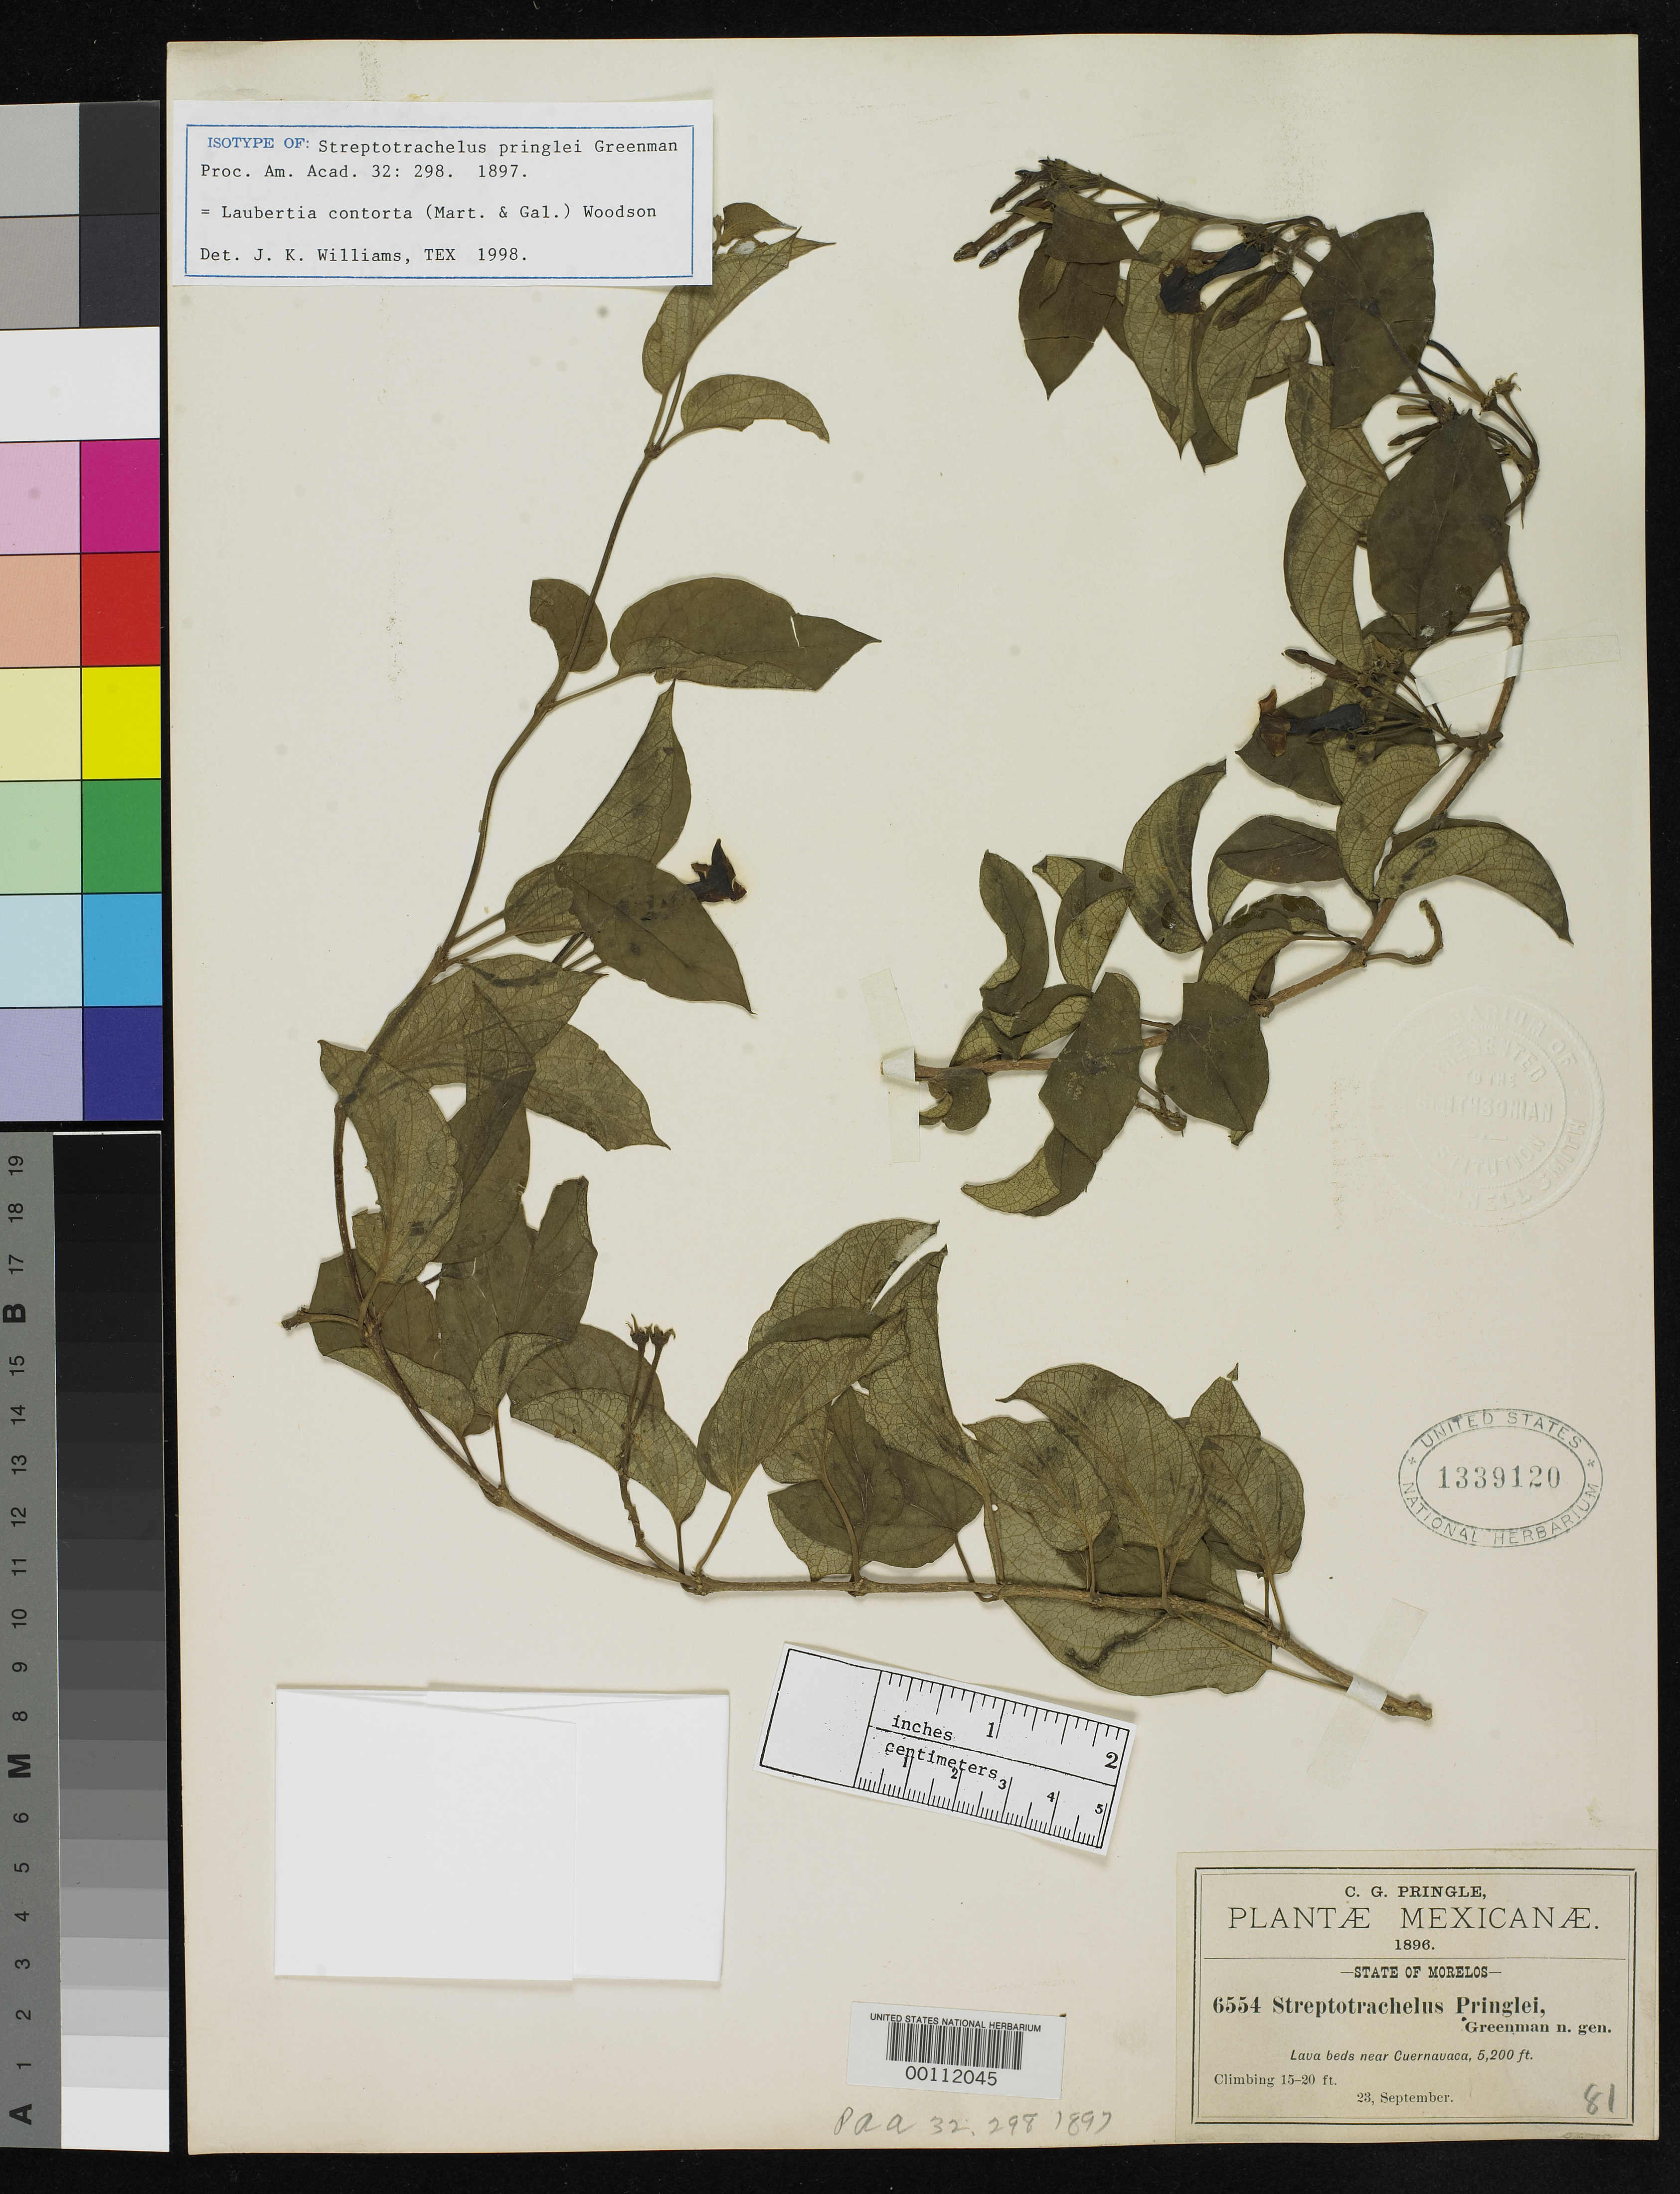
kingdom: Plantae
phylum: Tracheophyta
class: Magnoliopsida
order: Gentianales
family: Apocynaceae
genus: Streptotrachelus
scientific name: Streptotrachelus pringlei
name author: Greenm.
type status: Isotype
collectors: C. G. Pringle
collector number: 6554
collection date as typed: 23 Sep 1896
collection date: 1896-09-23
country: Mexico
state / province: Morelos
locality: Near Cuernavaca.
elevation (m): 1585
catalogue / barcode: US 1339120